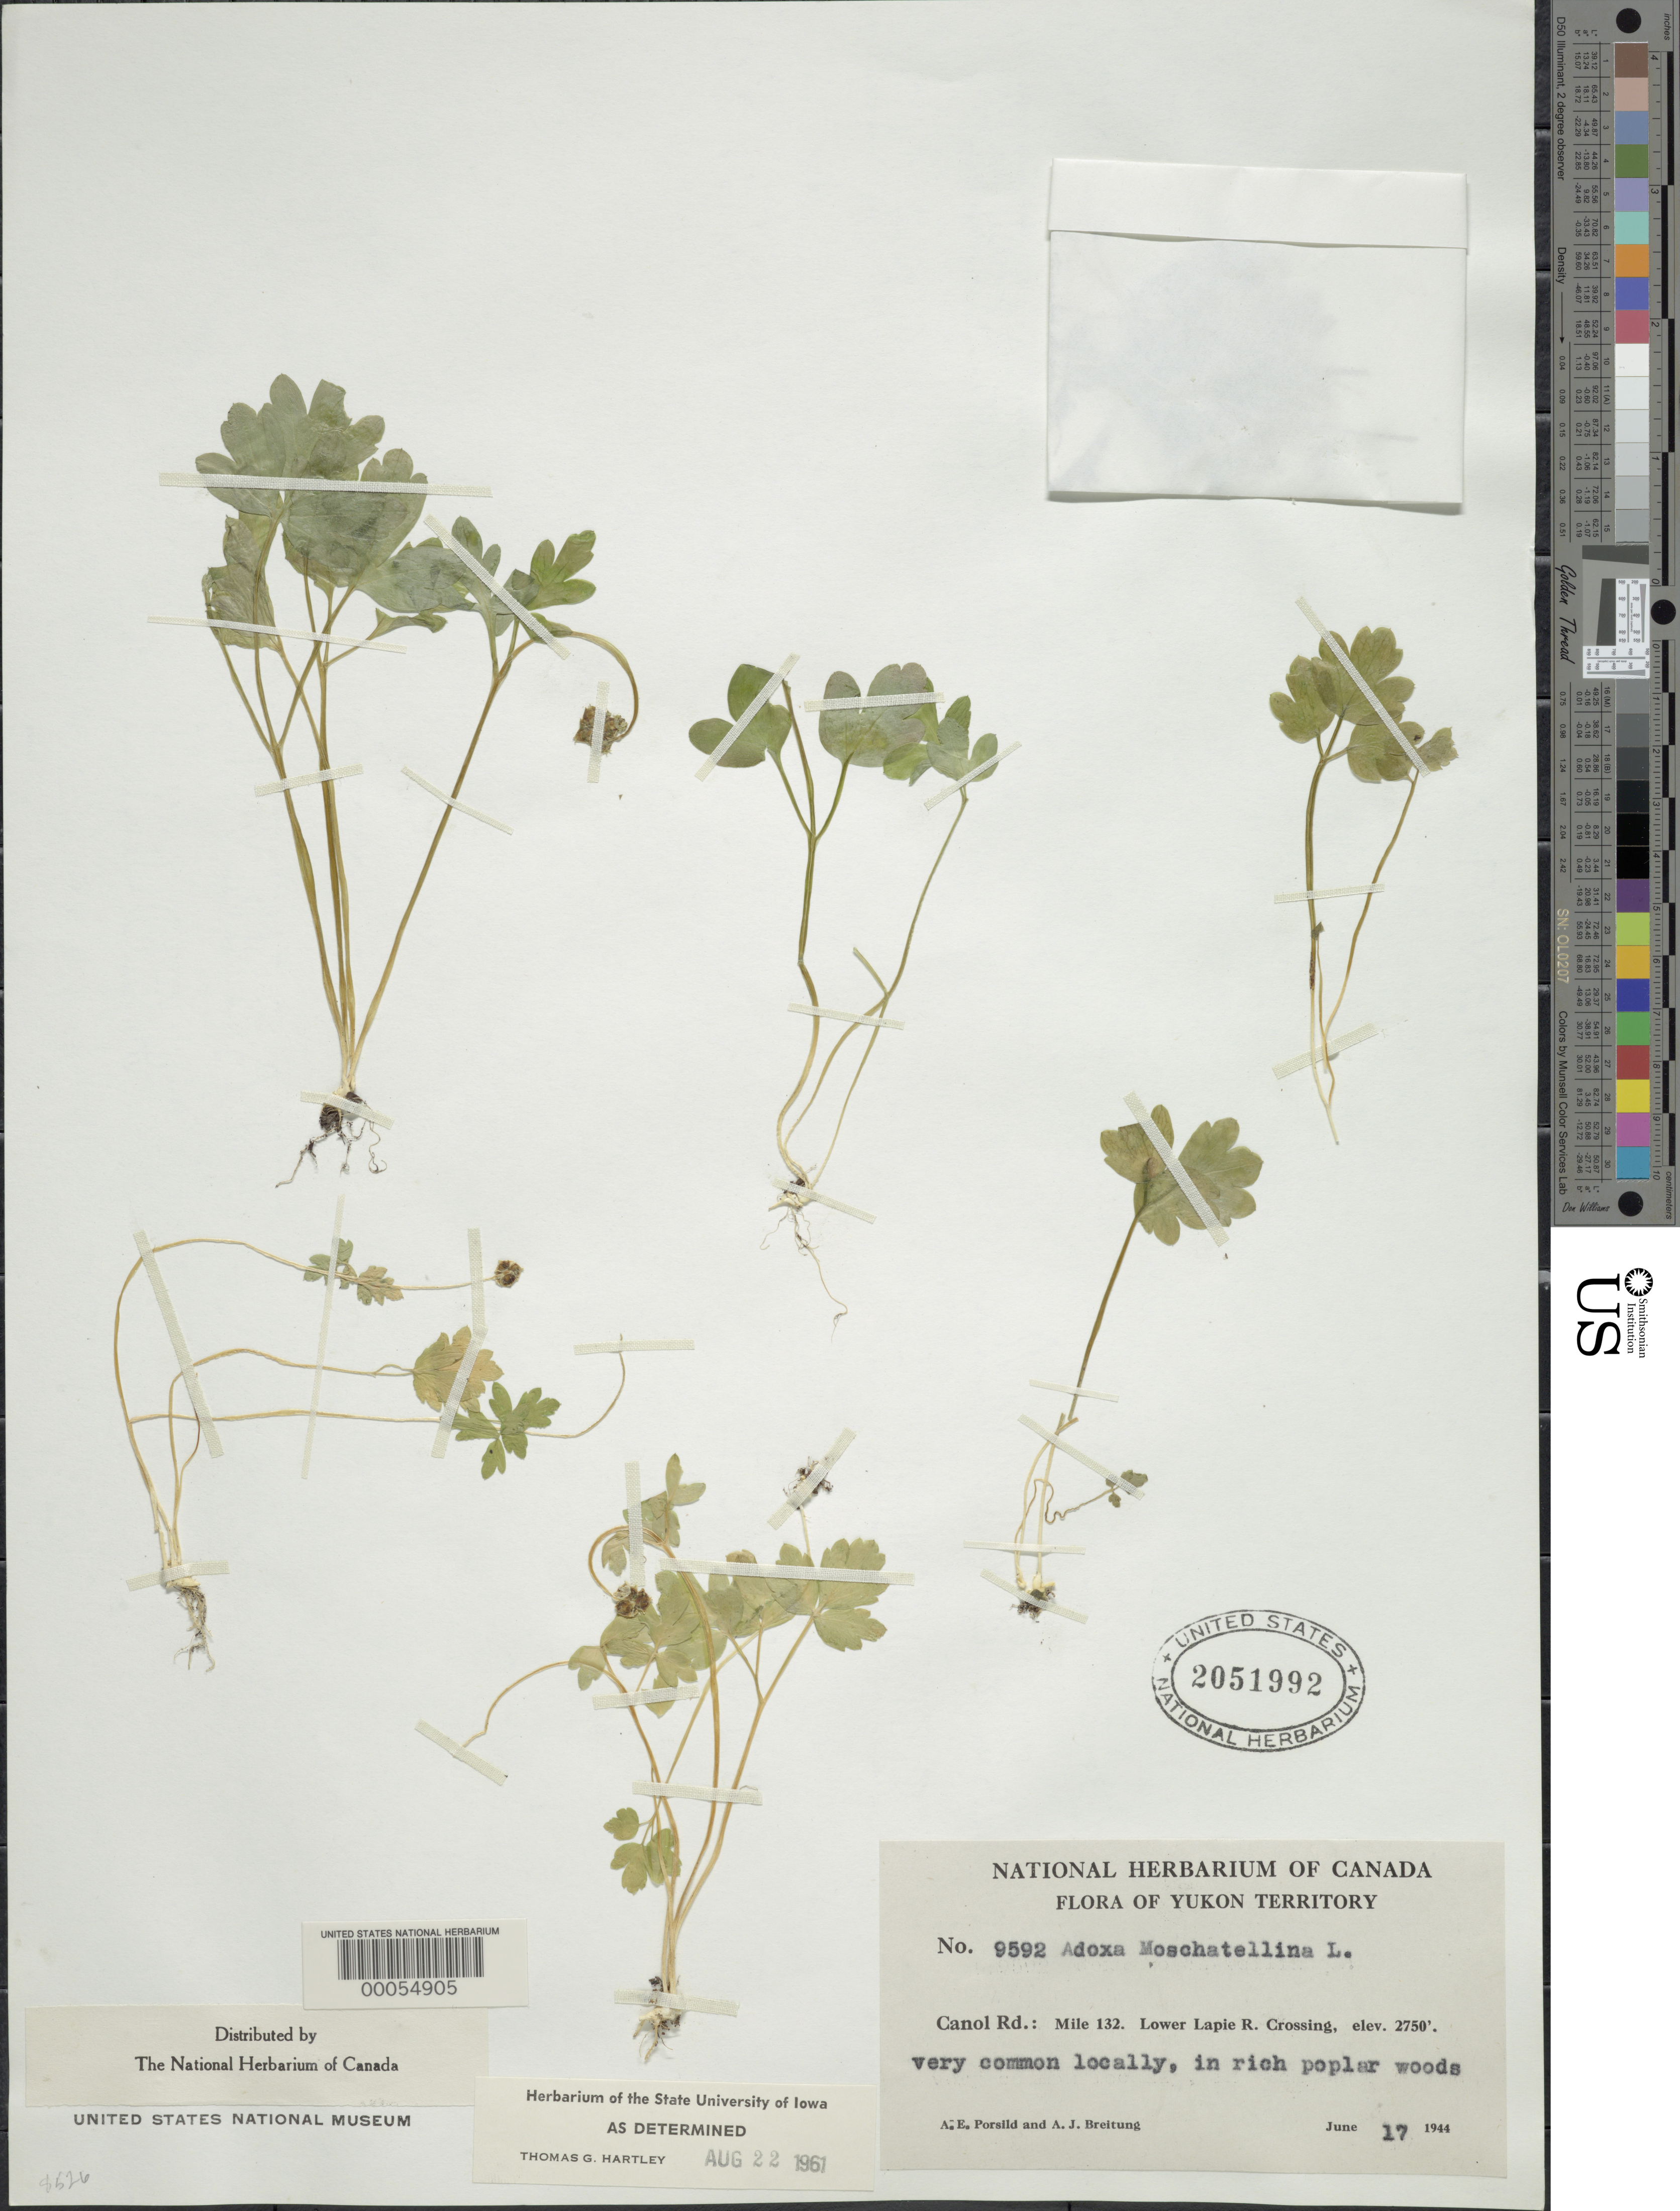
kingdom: Plantae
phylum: Tracheophyta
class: Magnoliopsida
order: Dipsacales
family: Viburnaceae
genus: Adoxa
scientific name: Adoxa moschatellina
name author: L.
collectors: A. E. Porsild & A. J. Breitung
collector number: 9592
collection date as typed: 17 Jun 1944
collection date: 1944-06-17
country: Canada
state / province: Yukon Territory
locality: Canol rd: mile 132. lower lapie r. crossing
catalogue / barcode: US 2051992